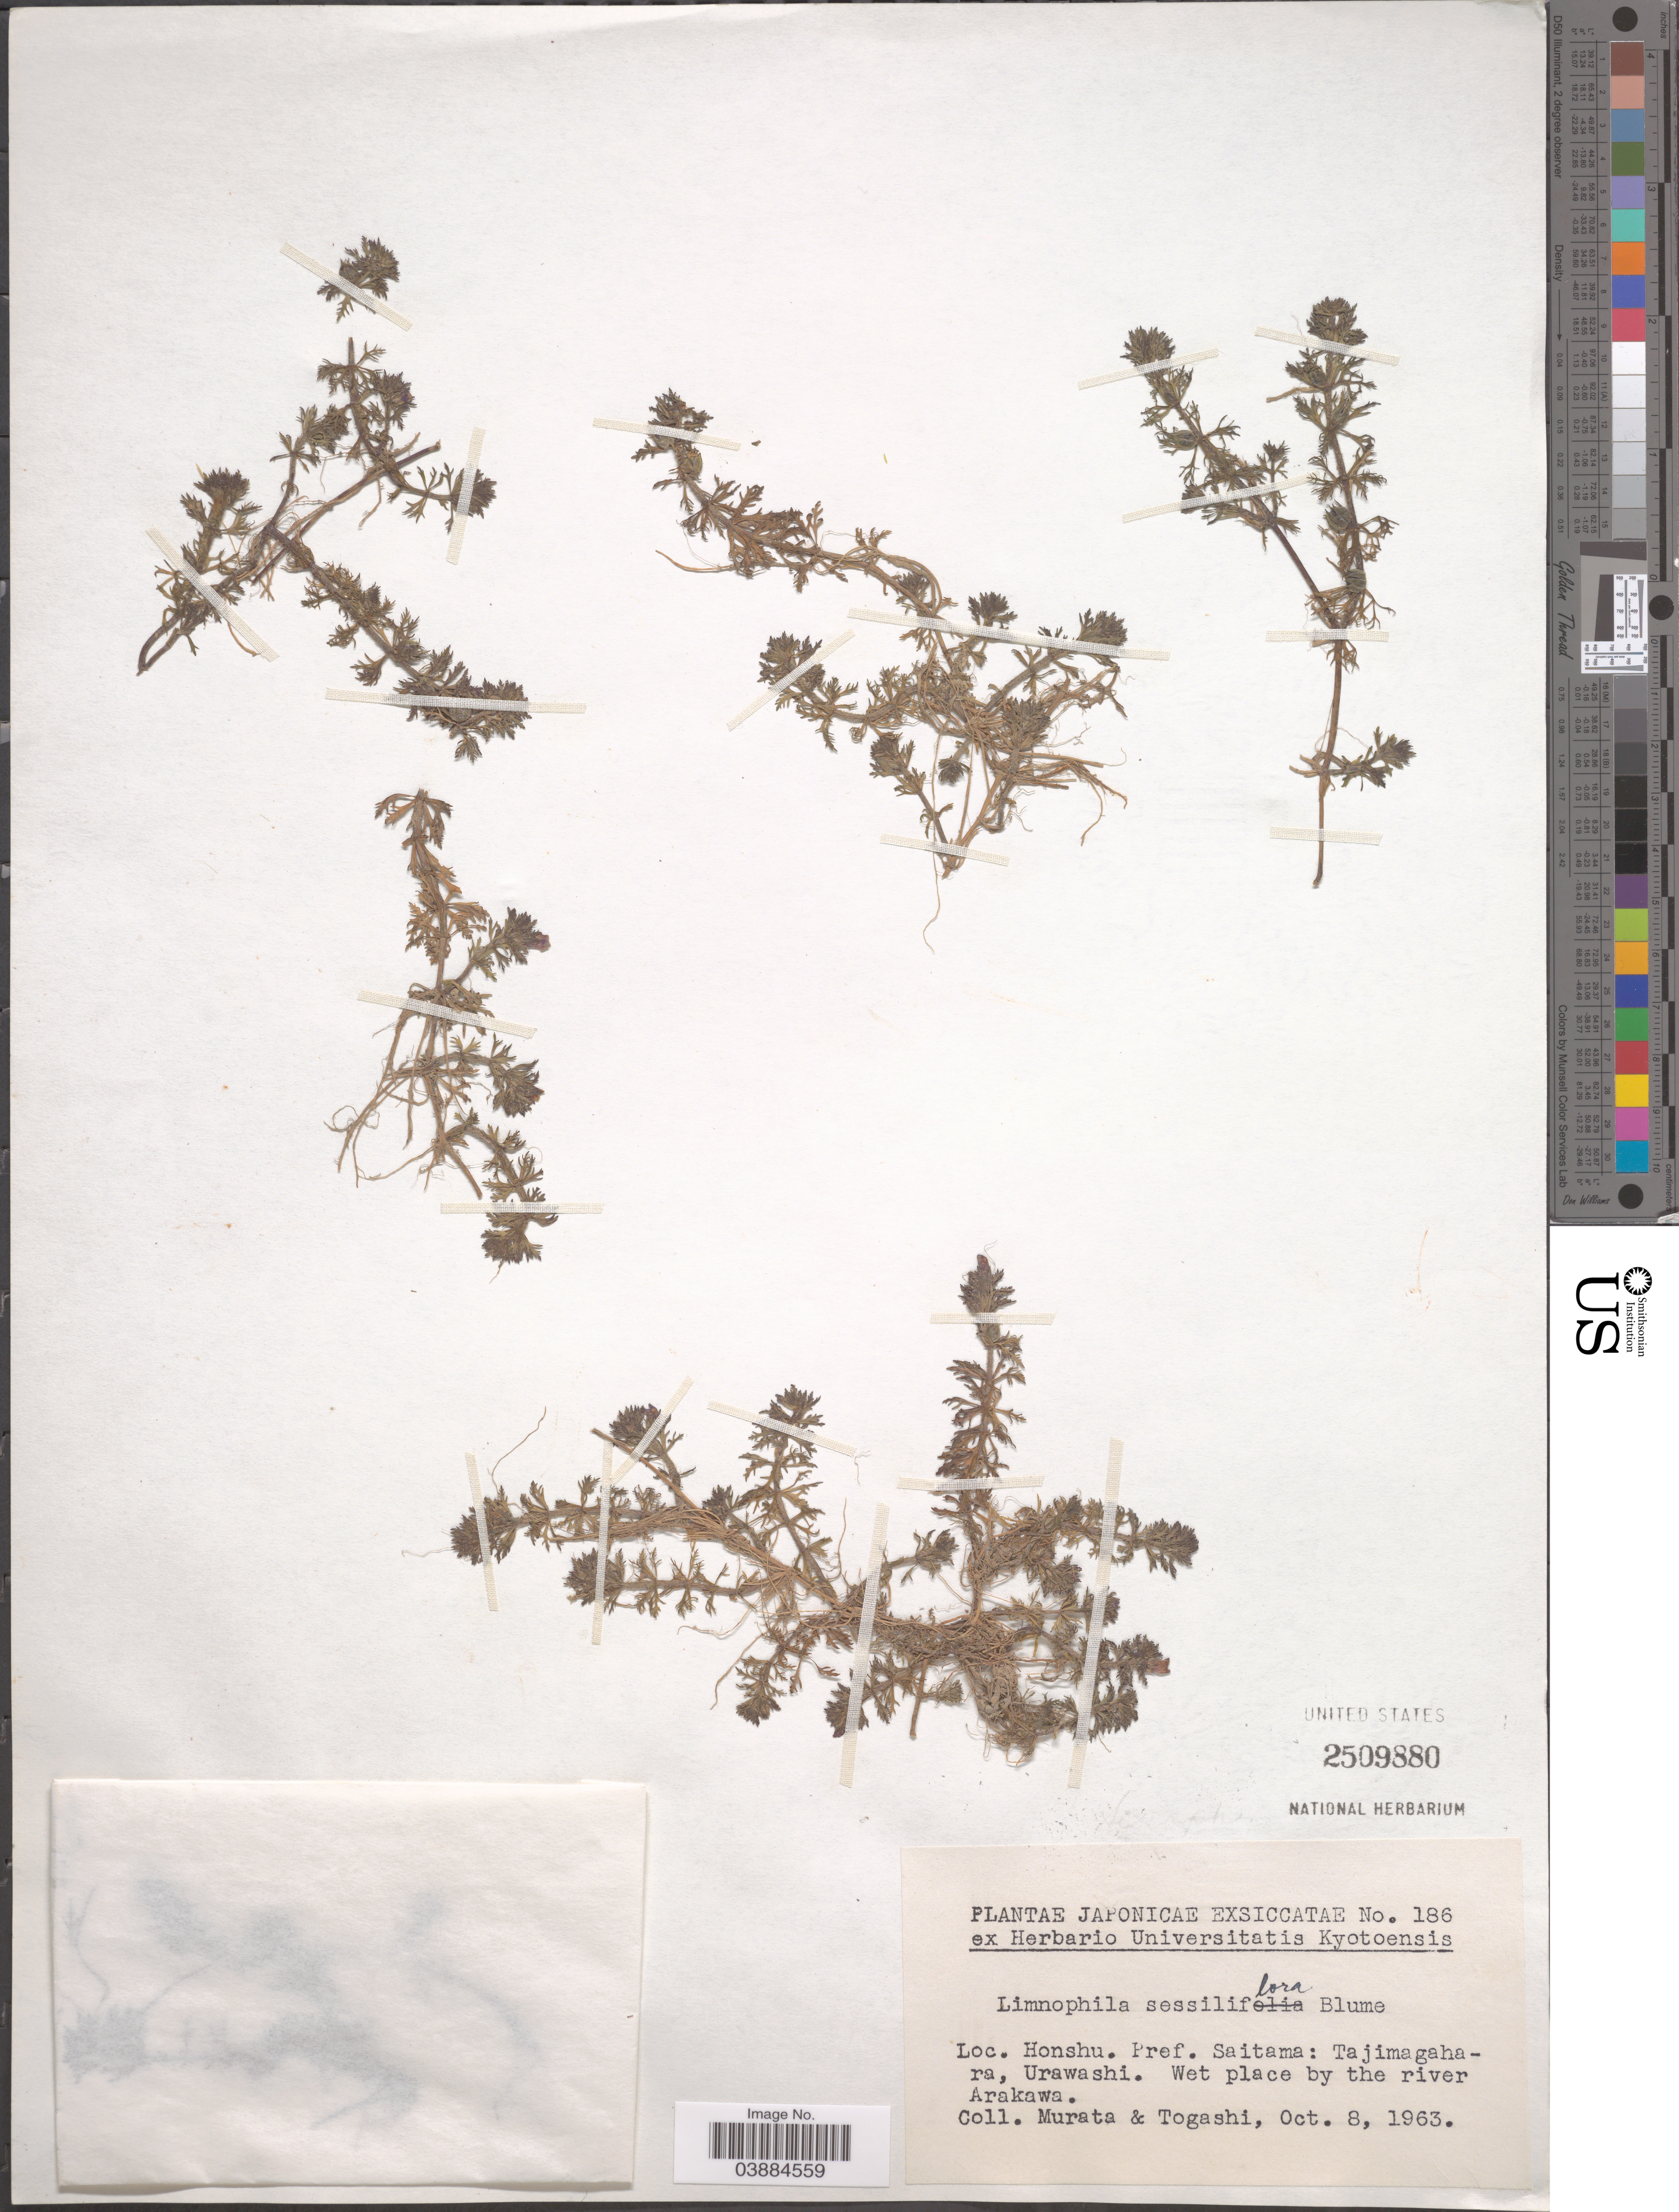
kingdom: Plantae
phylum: Tracheophyta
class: Magnoliopsida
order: Lamiales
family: Plantaginaceae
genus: Limnophila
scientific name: Limnophila sessiliflora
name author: (Vahl) Blume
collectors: -. Murata & Togashi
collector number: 186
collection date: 1963-10-08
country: Japan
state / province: Saitama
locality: Honshu. Pref. Saitama: Tajimagahara, Urawashi. The river Arakawa.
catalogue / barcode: US 2509880